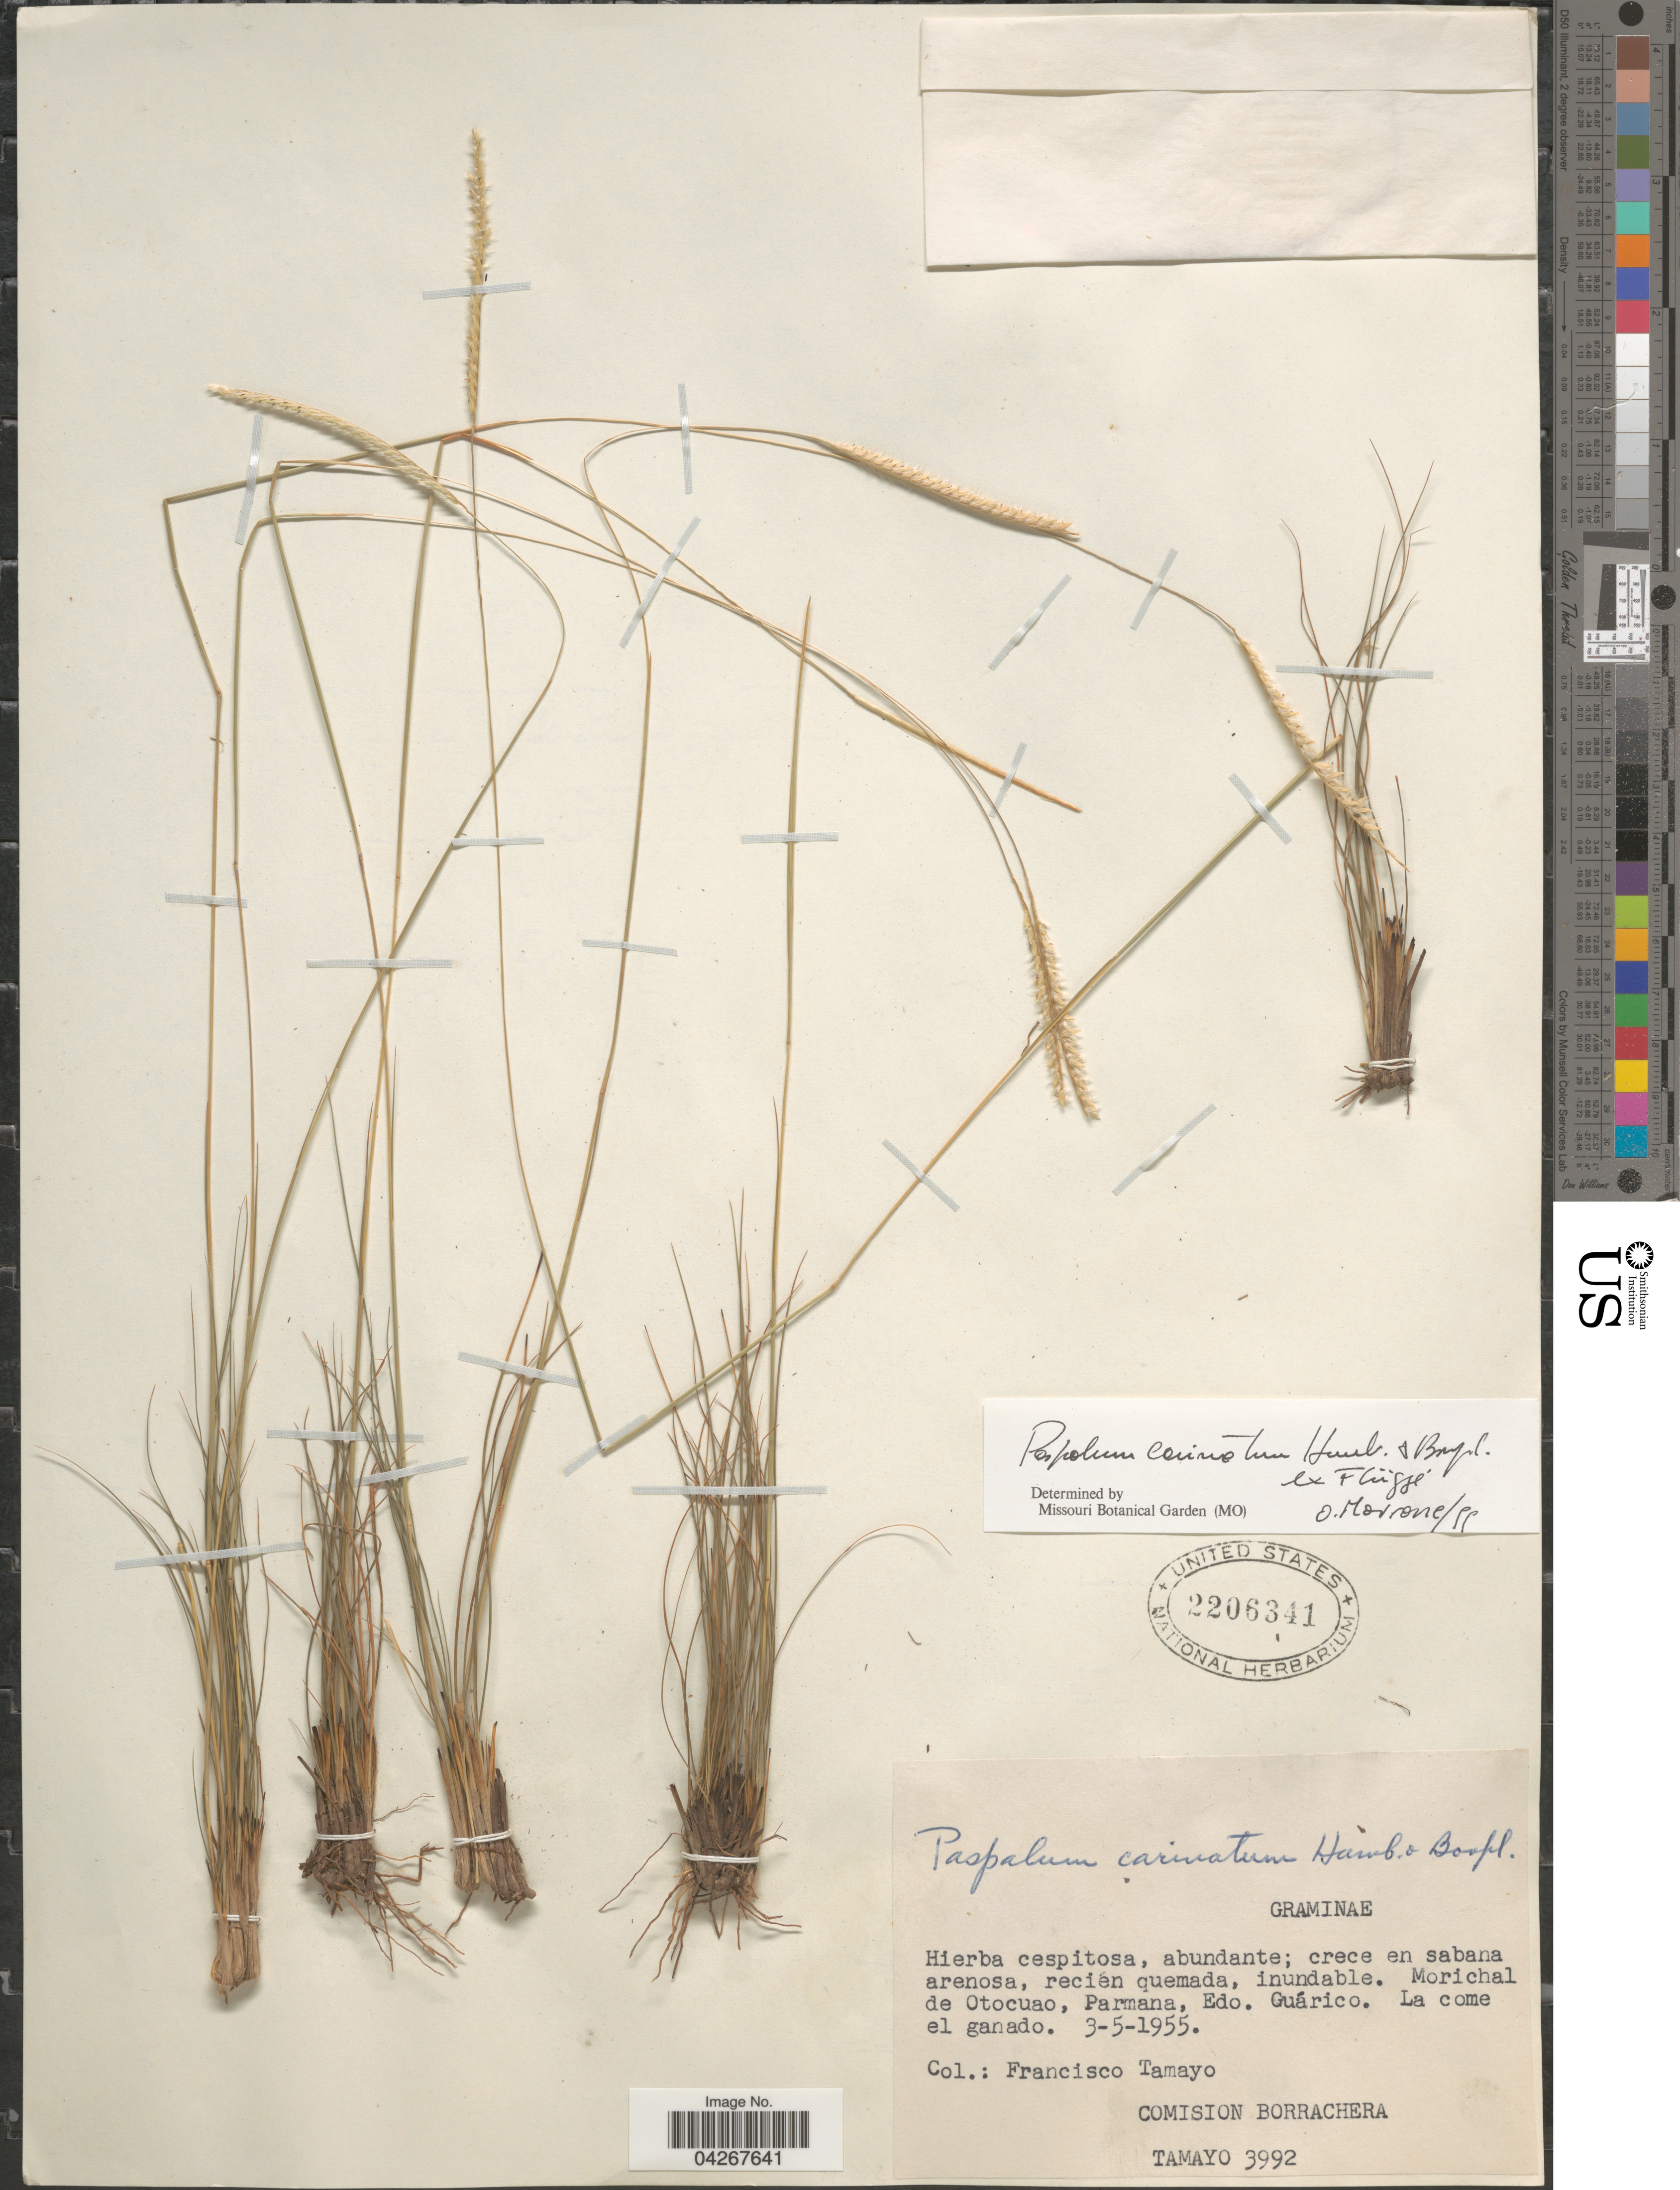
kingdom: Plantae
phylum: Tracheophyta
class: Liliopsida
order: Poales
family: Poaceae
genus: Paspalum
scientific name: Paspalum carinatum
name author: Humb. & Bonpl. ex Flüggé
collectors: F. Tamayo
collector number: Tamayo3992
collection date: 1955-05-03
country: Venezuela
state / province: Guarico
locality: Morichal de Otocuao, Parmana. La come el ganado. Comision Borrachera.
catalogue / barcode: US 2206341